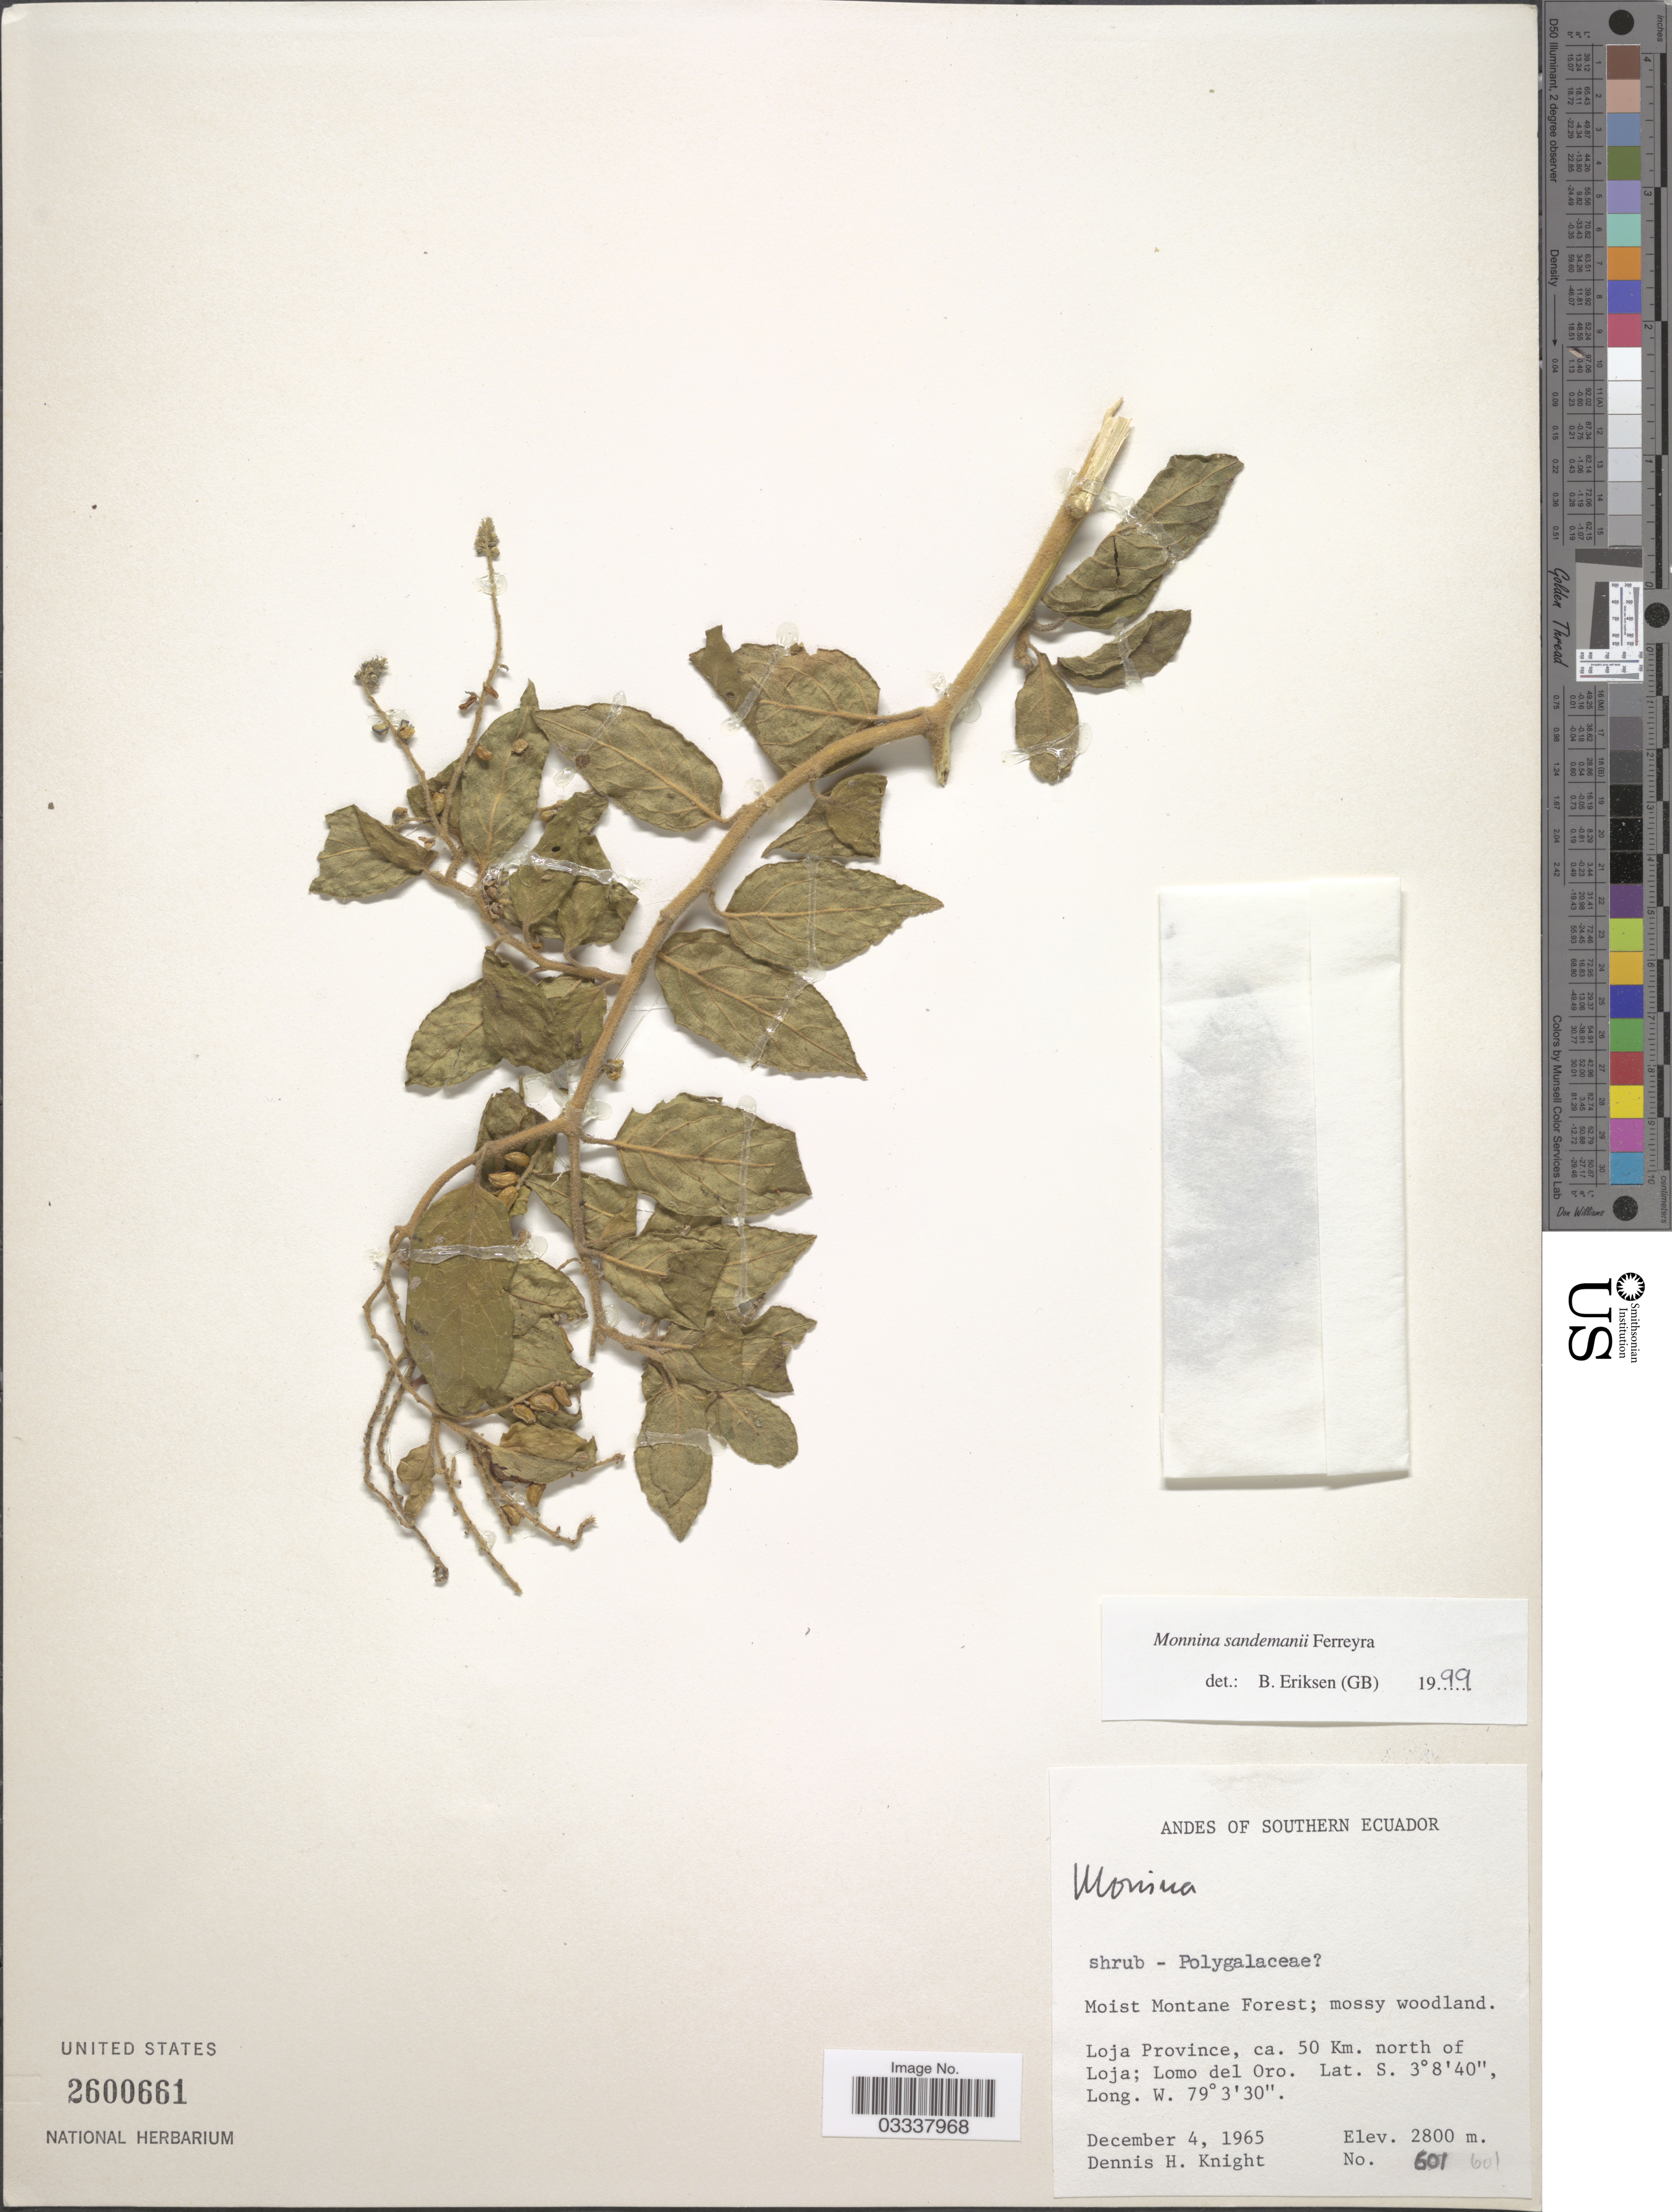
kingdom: Plantae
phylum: Tracheophyta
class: Magnoliopsida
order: Fabales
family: Polygalaceae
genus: Monnina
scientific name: Monnina sandemanii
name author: Ferreyra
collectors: D. Knight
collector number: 601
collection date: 1965-12-04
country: Ecuador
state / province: Loja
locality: Andes of Southern Ecuador, ca. 50 Km. north of Loja; Lomo del Oro.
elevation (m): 2800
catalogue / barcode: US 2600661